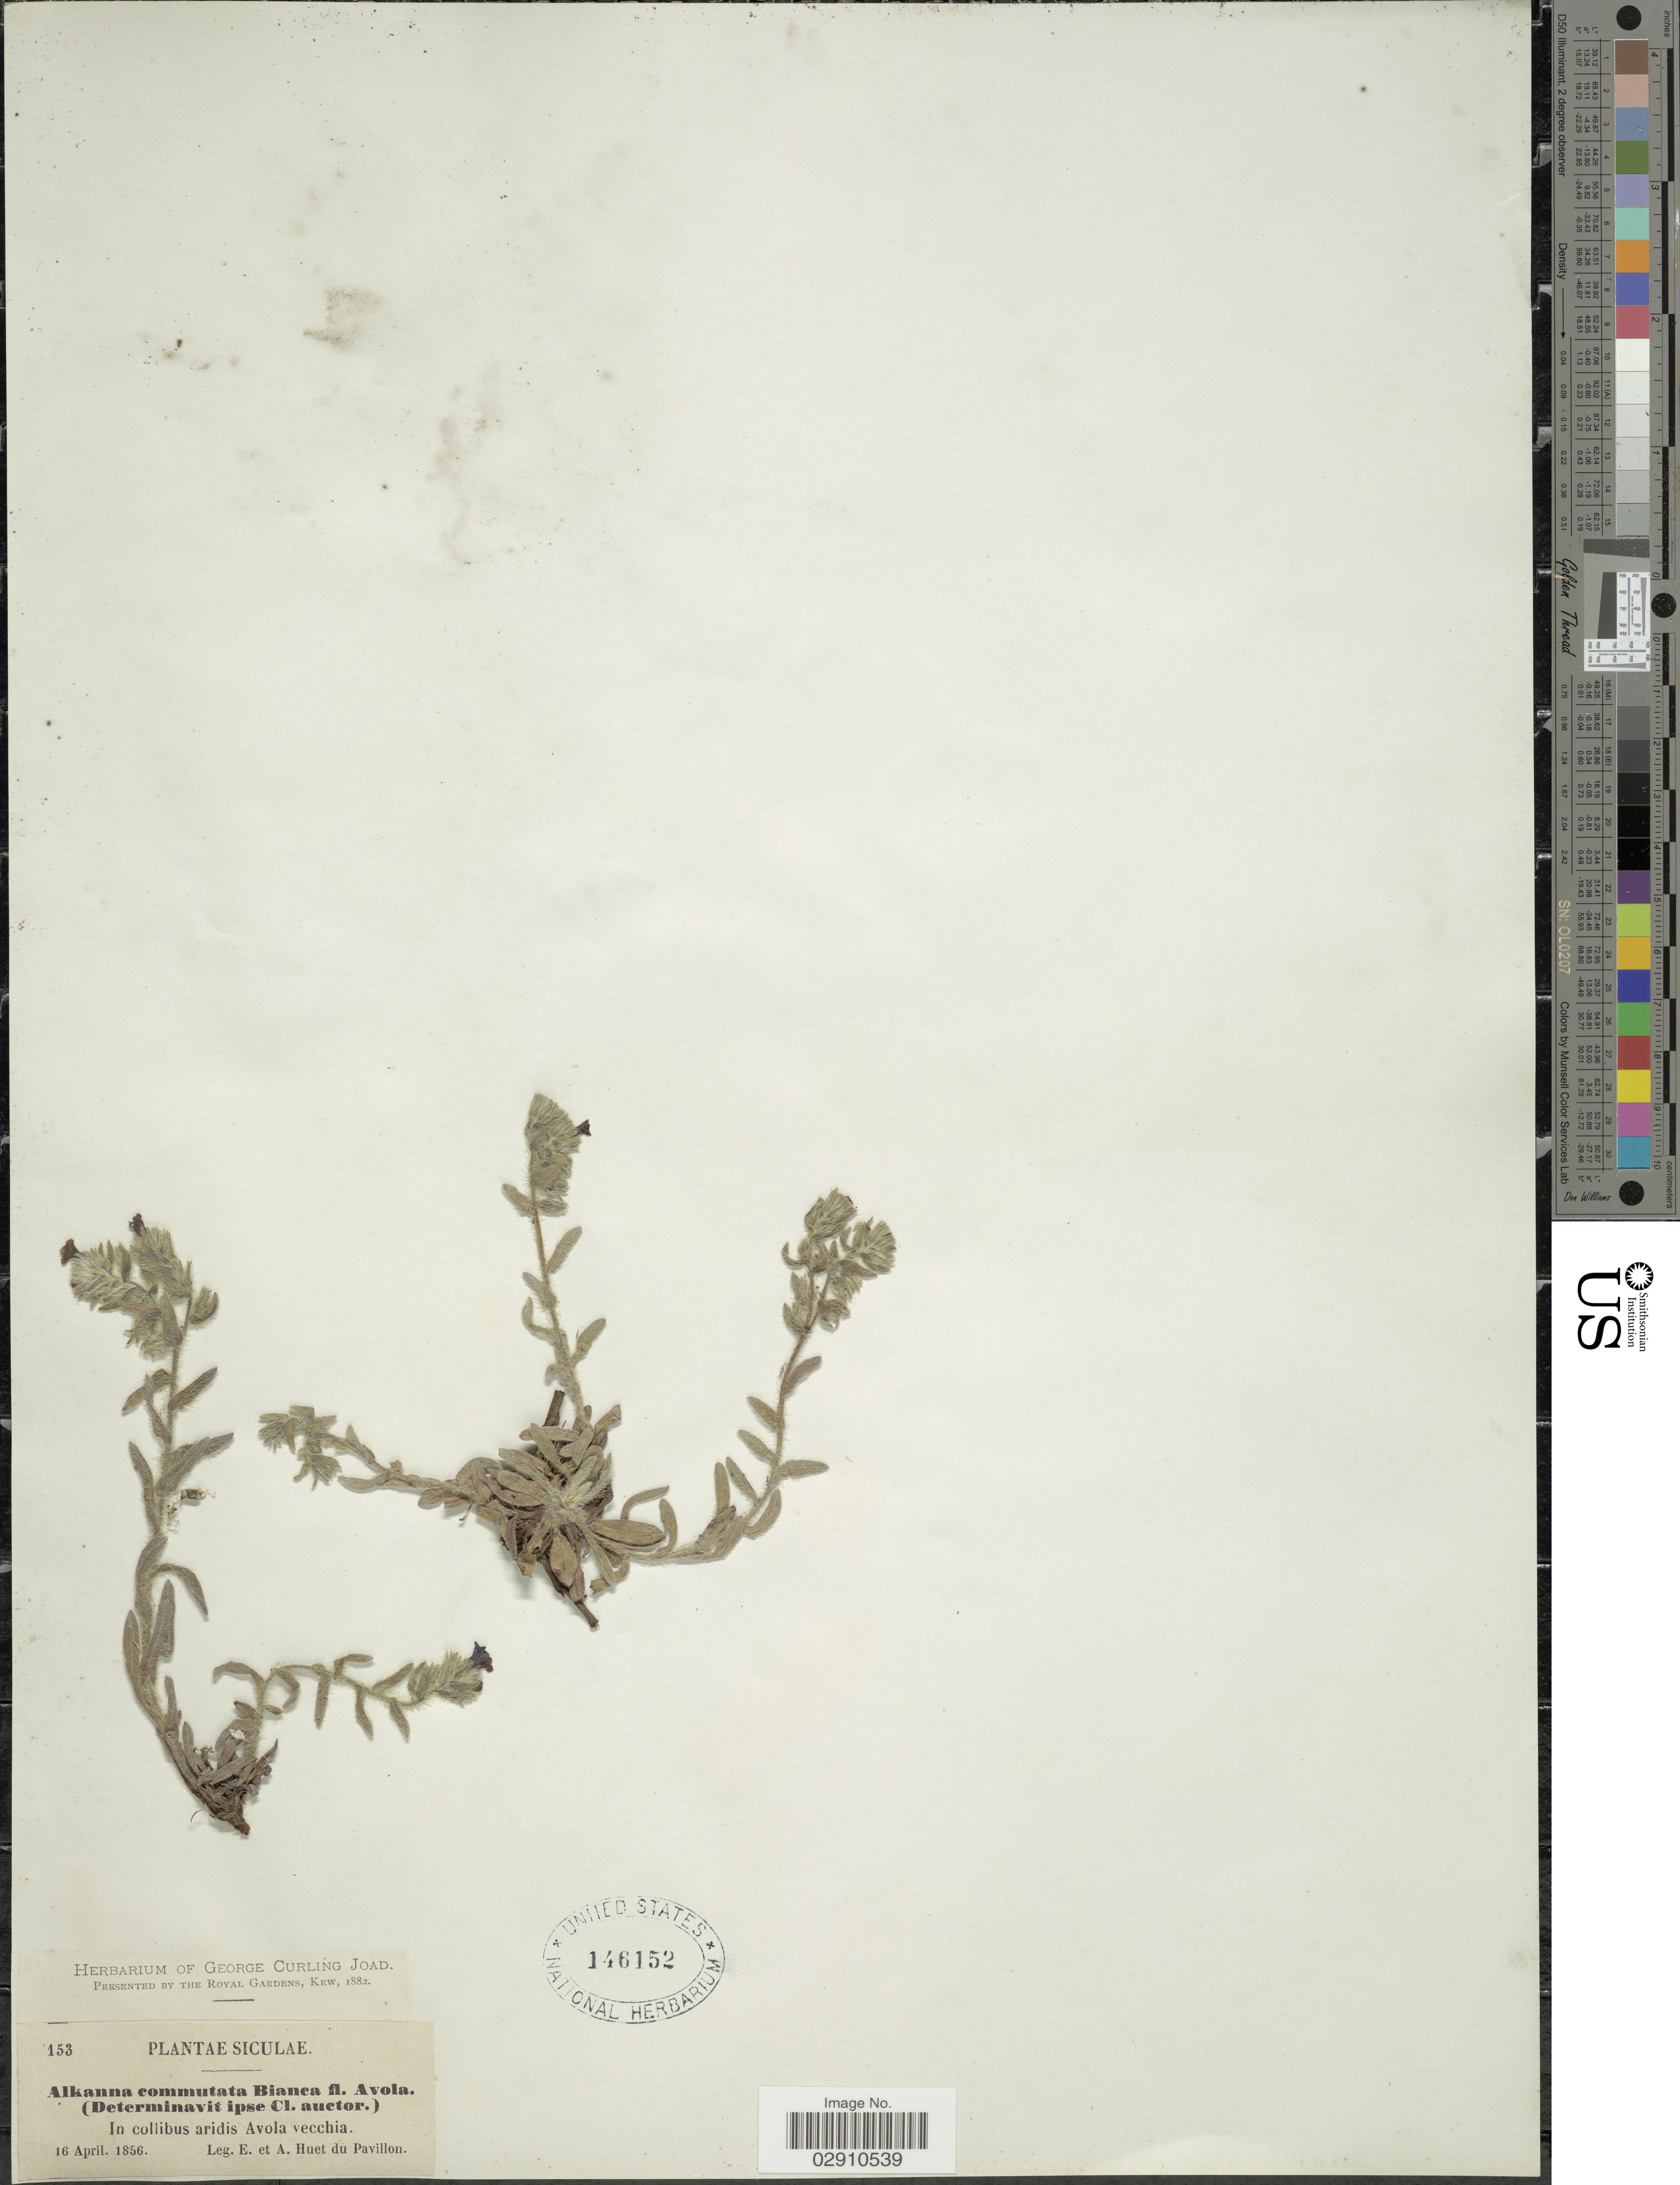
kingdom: Plantae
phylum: Tracheophyta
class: Magnoliopsida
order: Boraginales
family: Boraginaceae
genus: Alkanna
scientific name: Alkanna commutata Bianca ined.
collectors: E. Huet du Pavillon & A. Huet du Pavillon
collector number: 153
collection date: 1856-04-16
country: Italy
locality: Siculae. In collibus aridis Avola vecchia.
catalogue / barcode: US 146152